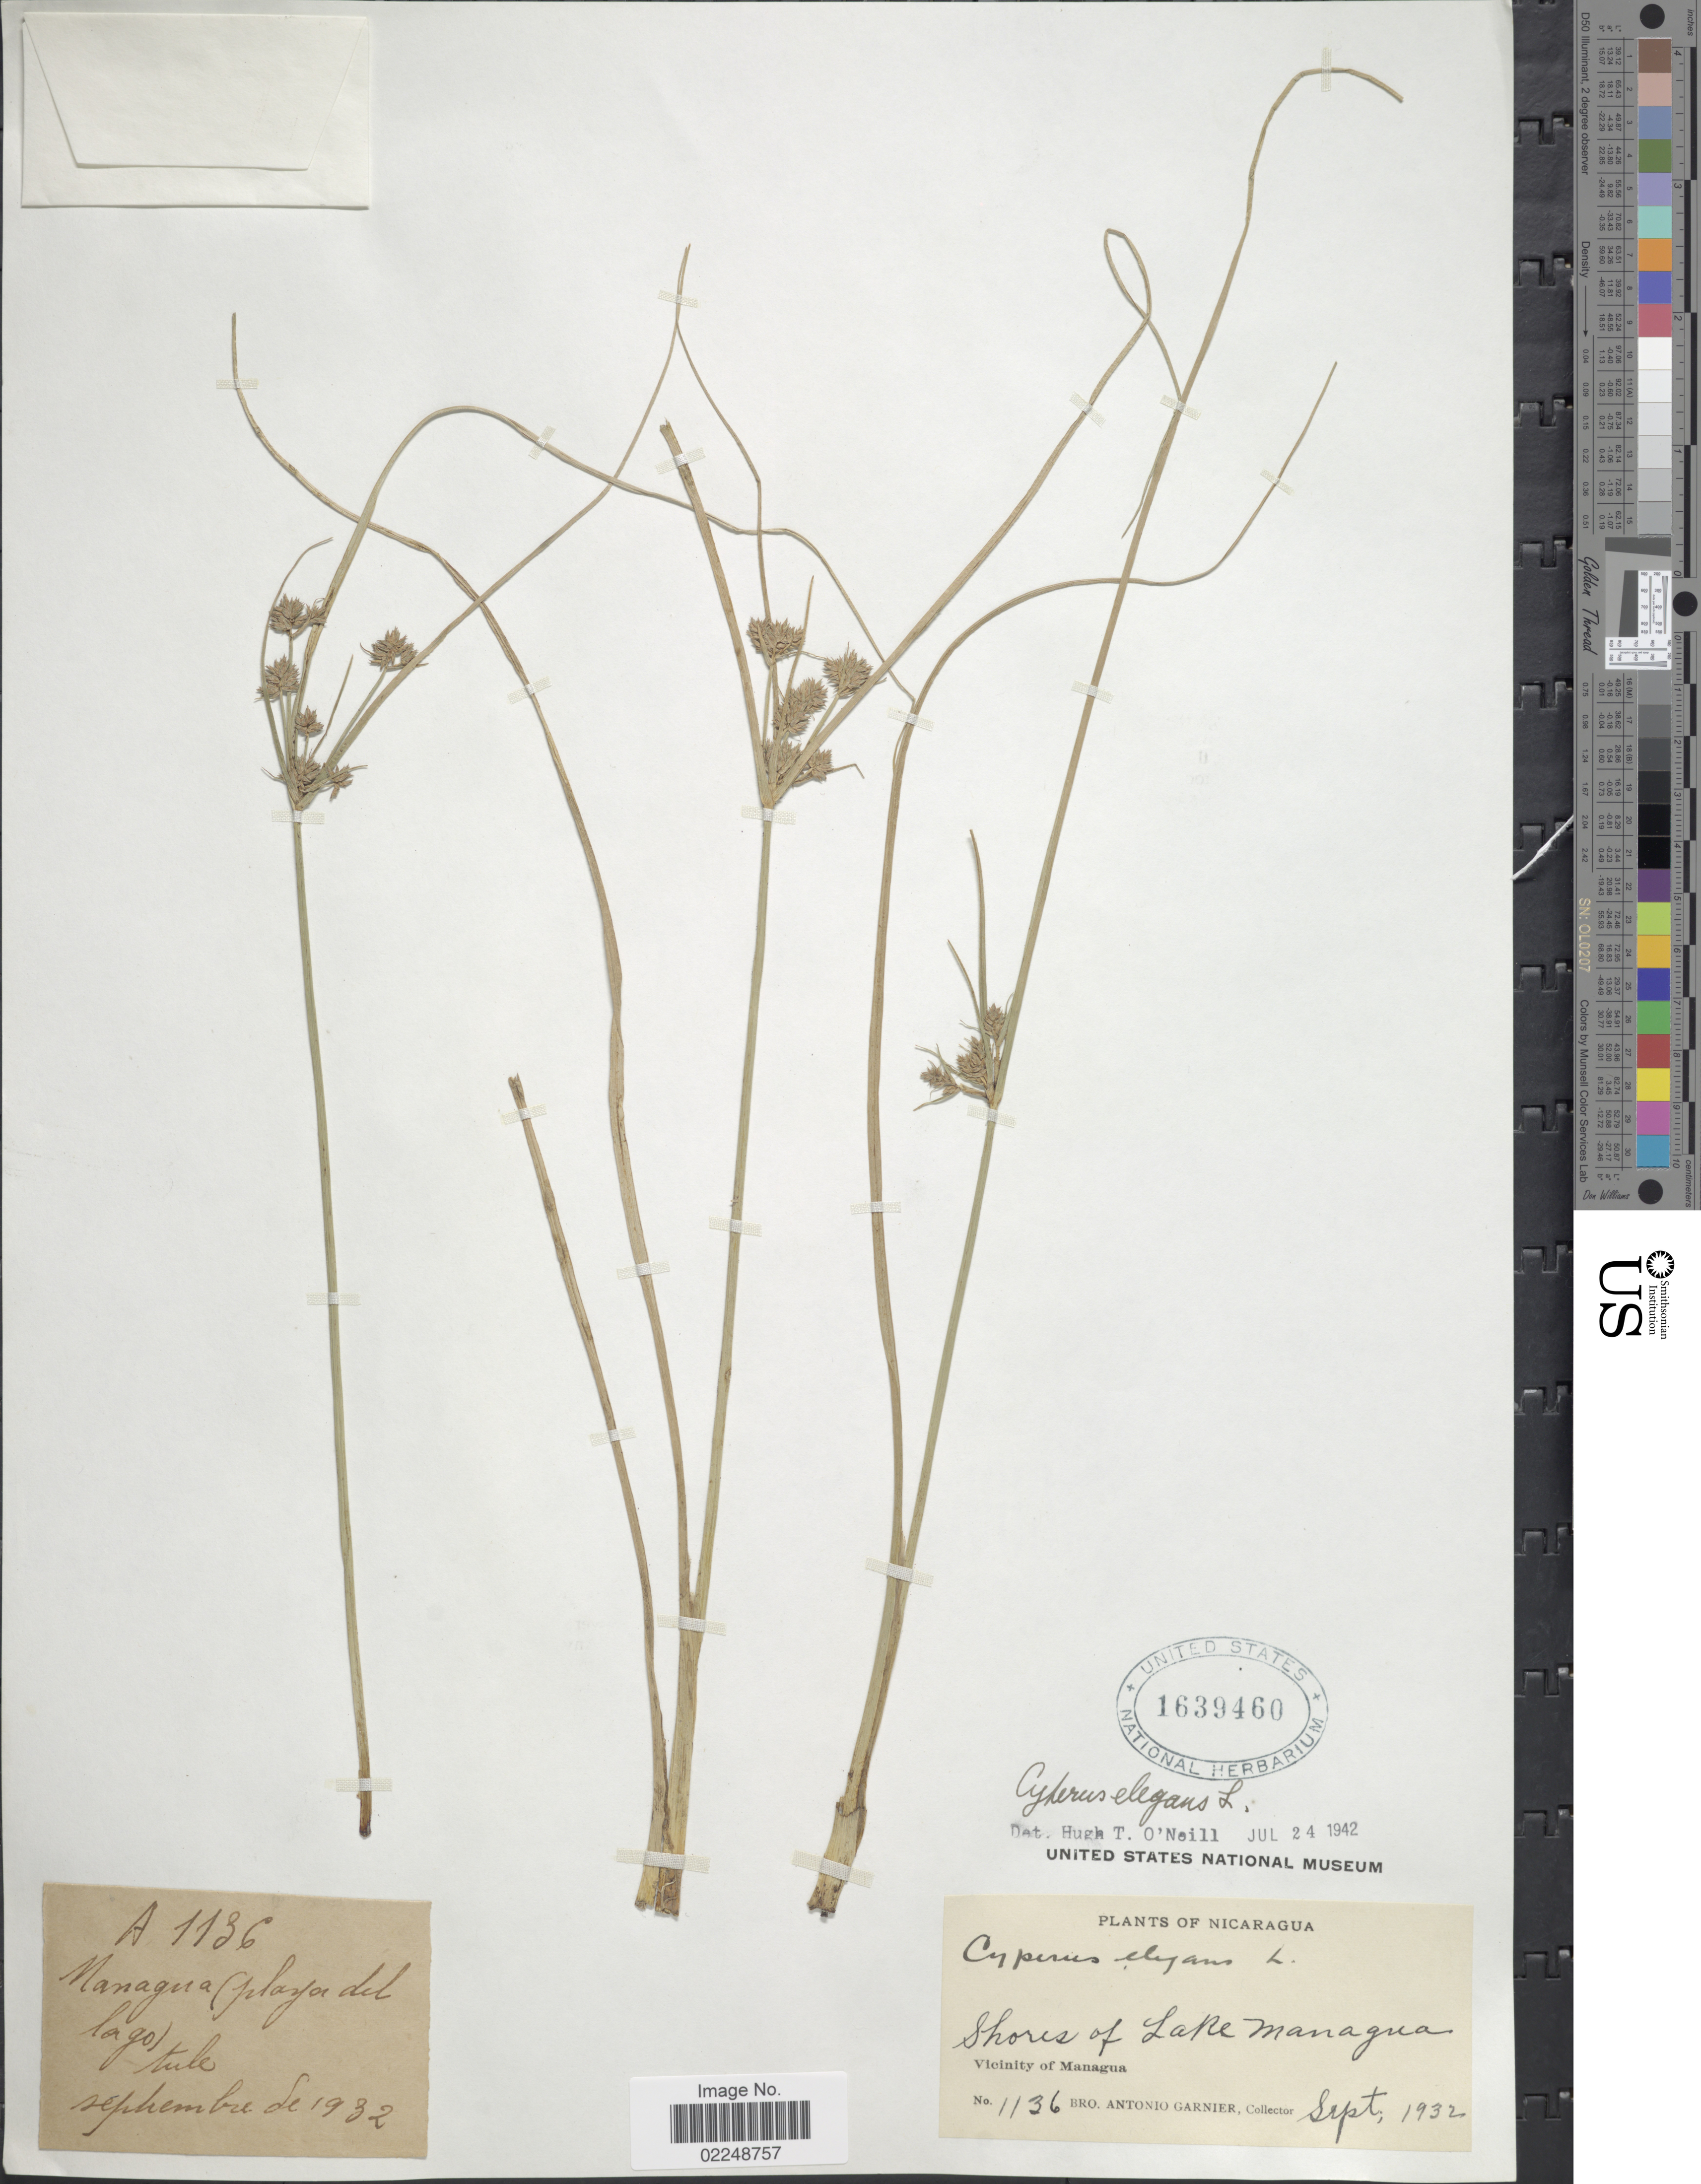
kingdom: Plantae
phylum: Tracheophyta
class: Liliopsida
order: Poales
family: Cyperaceae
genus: Cyperus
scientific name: Cyperus elegans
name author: L.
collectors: Bro. A. Garnier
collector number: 1136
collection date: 1932-09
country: Nicaragua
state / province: Managua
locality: Shores of Lake Managua, Vicinity of Managua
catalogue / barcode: US 1639460